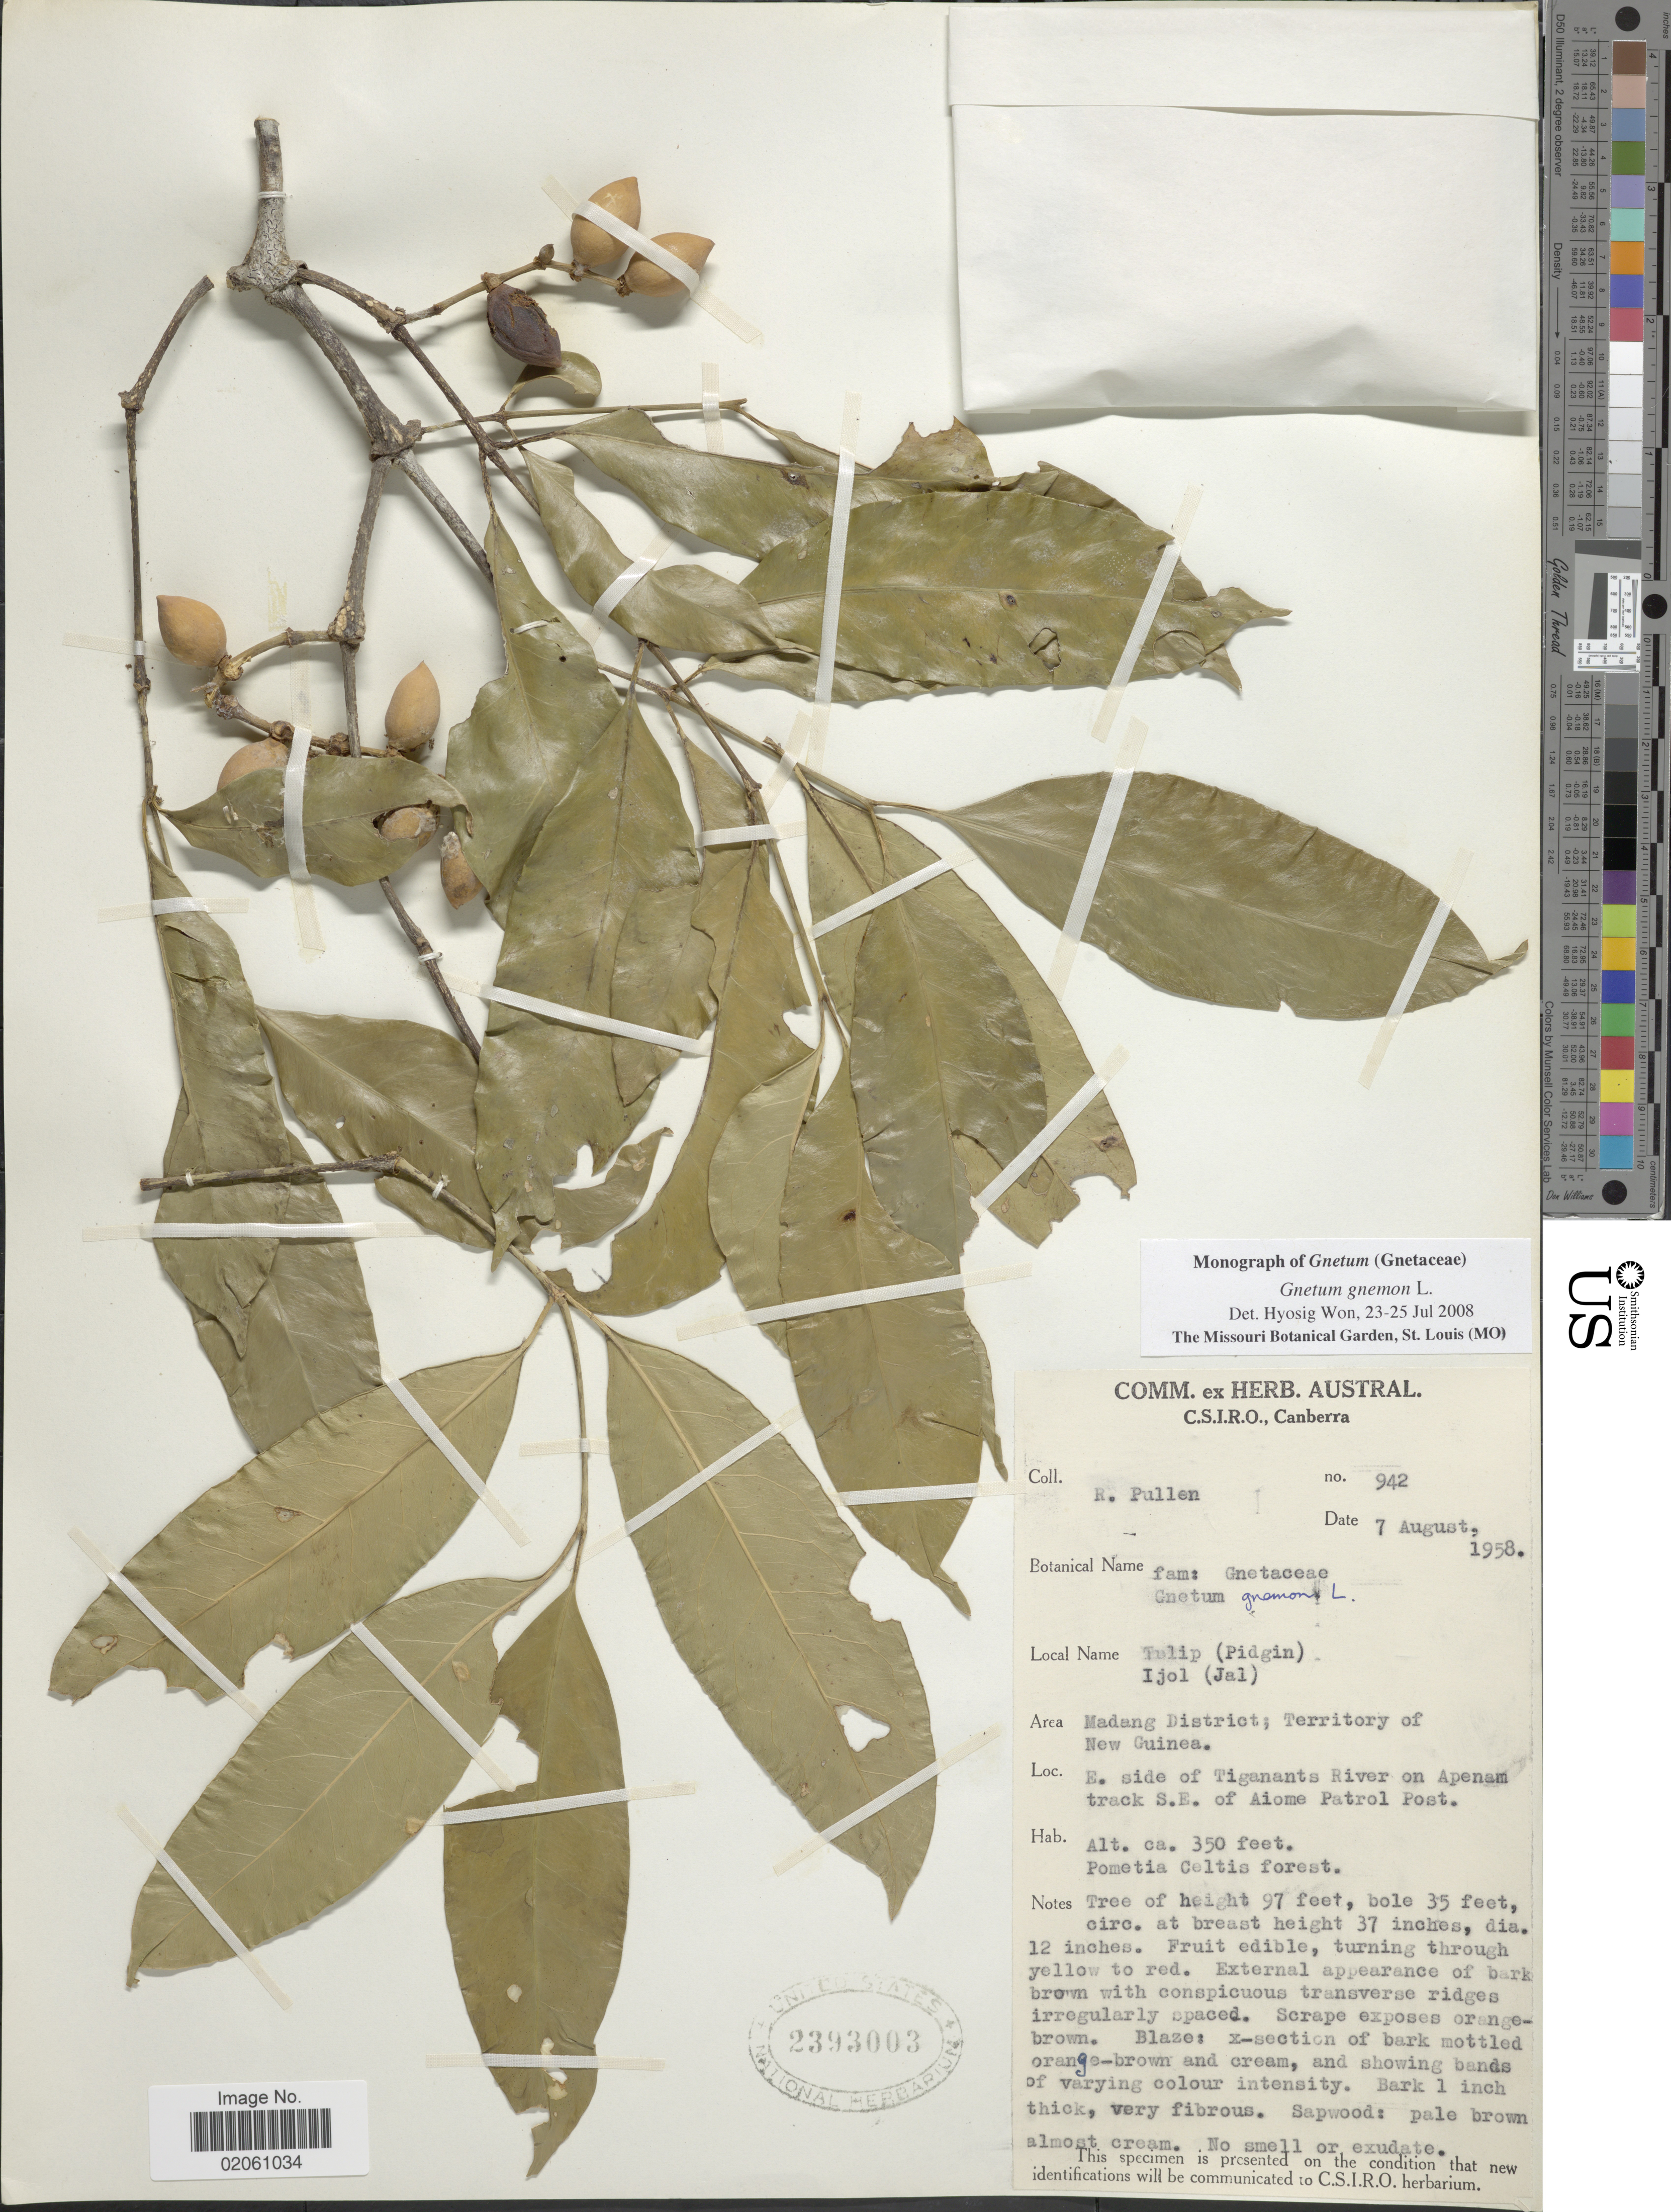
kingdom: Plantae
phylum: Tracheophyta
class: Gnetopsida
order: Gnetales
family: Gnetaceae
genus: Gnetum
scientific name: Gnetum gnemon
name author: L.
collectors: R. Pullen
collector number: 942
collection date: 1958-08-07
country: Papua New Guinea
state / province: Madang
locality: Area Madang District; Territory of New Guinea, E side of Tiganants River on Apenam track S.E. of Aiome Patrol Post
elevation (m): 107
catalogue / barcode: US 2393003